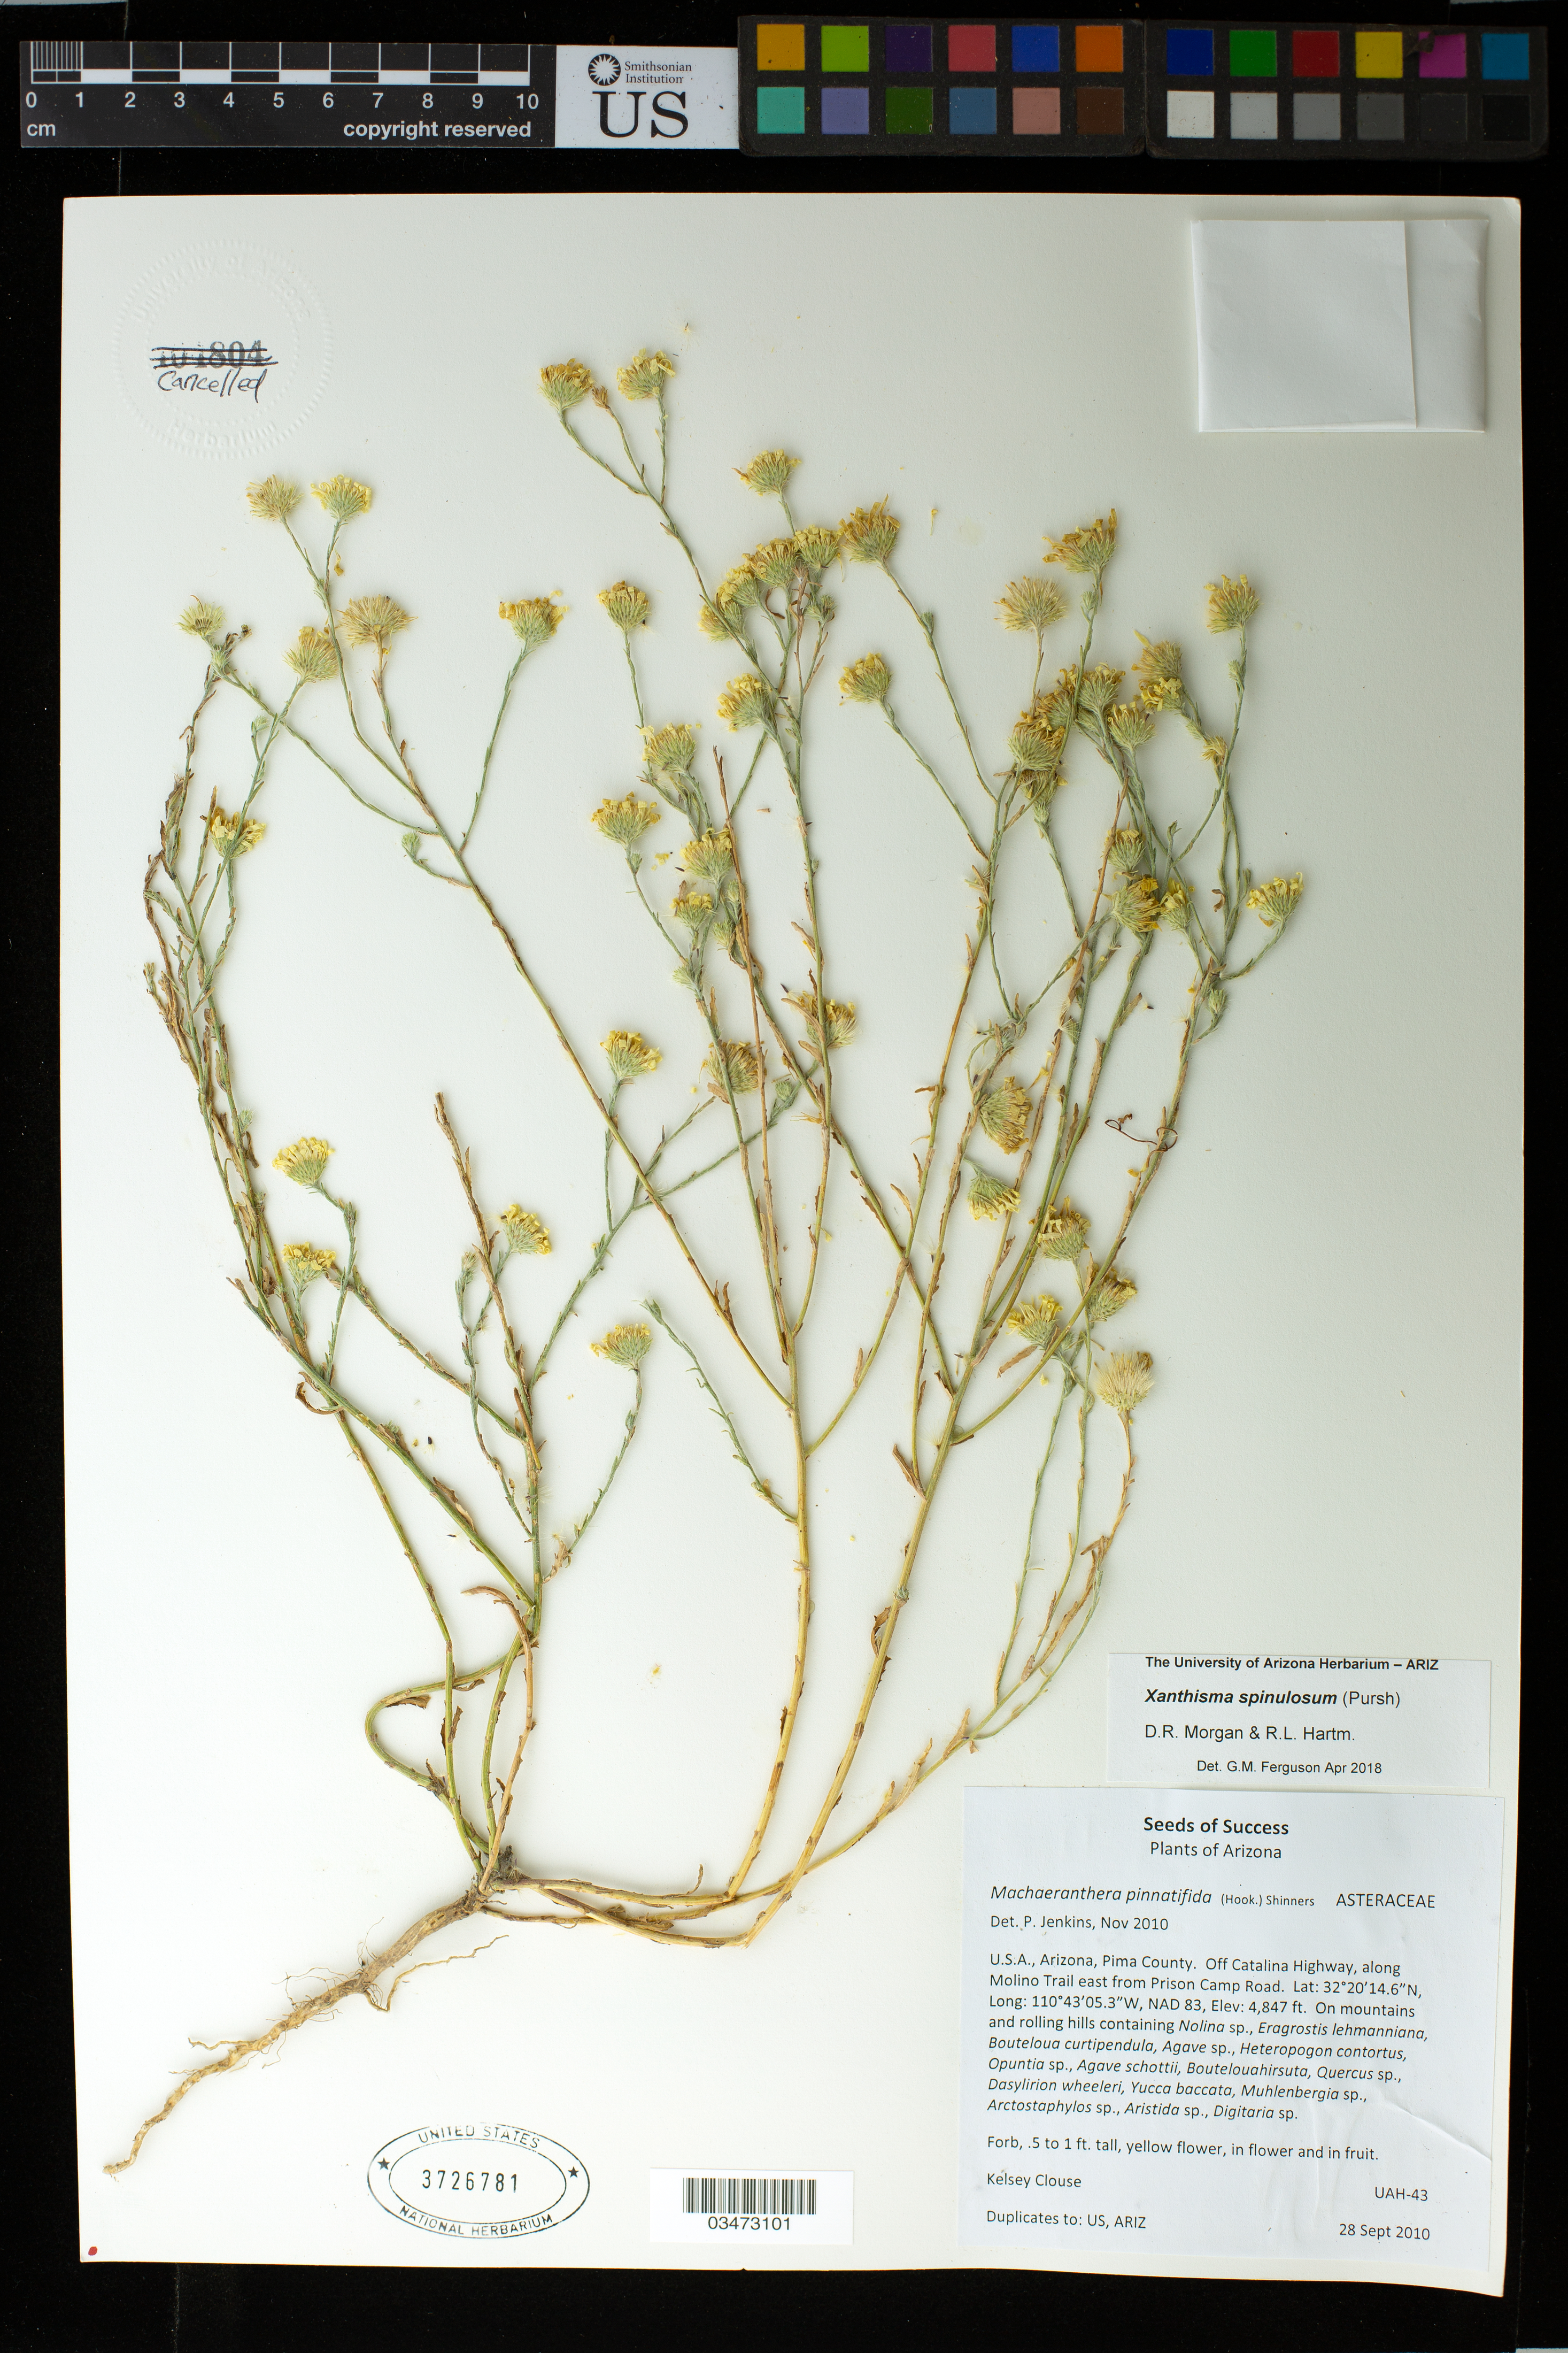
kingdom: Plantae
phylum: Tracheophyta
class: Magnoliopsida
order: Asterales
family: Asteraceae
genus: Xanthisma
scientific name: Xanthisma spinulosum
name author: (Pursh) D. R. Morgan & R.L. Hartm.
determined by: Ferguson, G. M.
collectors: K. Clouse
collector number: UAH-43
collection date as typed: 28 Sep 2010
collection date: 2010-09-28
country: United States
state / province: Arizona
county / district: Pima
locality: Off Catalina Highway, along Molino Trail east from Prison Camp Road.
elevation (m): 1477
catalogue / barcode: US 3726781